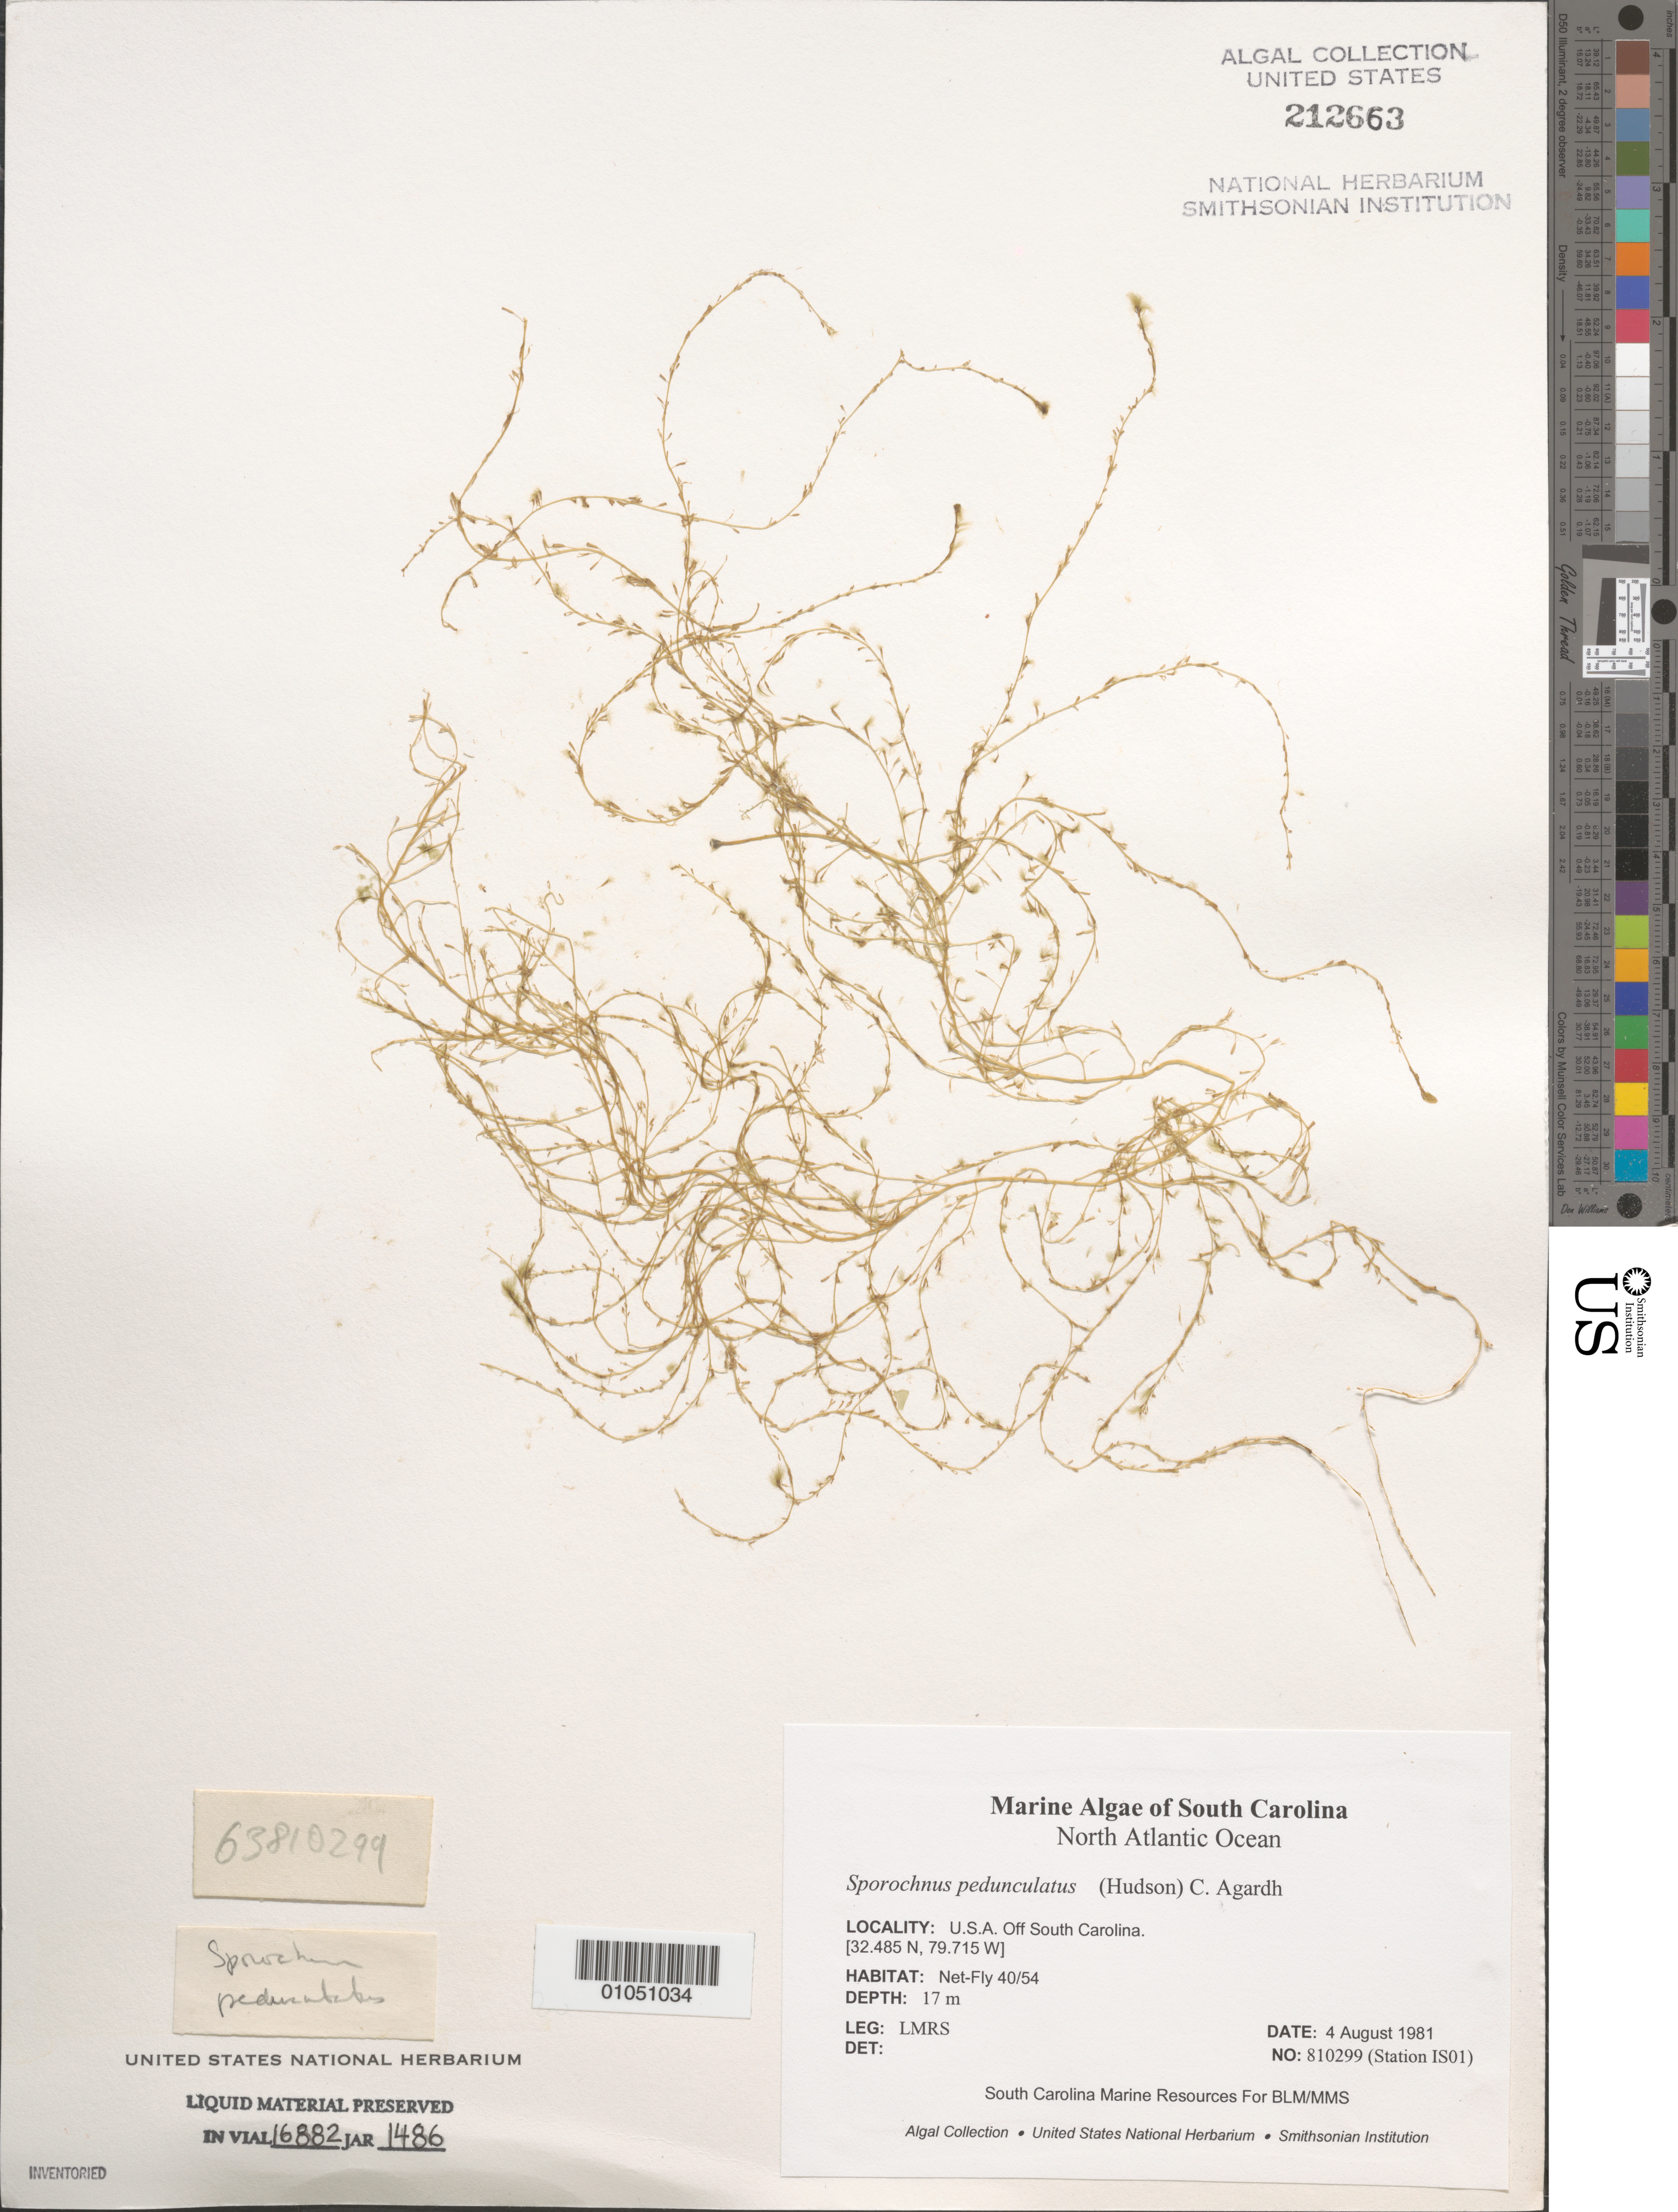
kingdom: Chromista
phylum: Ochrophyta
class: Phaeophyceae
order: Sporochnales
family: Sporochnaceae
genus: Sporochnus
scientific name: Sporochnus pedunculatus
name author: (Huds.) C. Agardh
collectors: LMRS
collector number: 810299 (Station IS01)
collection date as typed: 04 Aug 1981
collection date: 1981-08-04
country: United States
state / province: South Carolina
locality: North Atlantic Ocean off South Carolina coast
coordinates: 32.485 N, 79.715 W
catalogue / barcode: US 212663